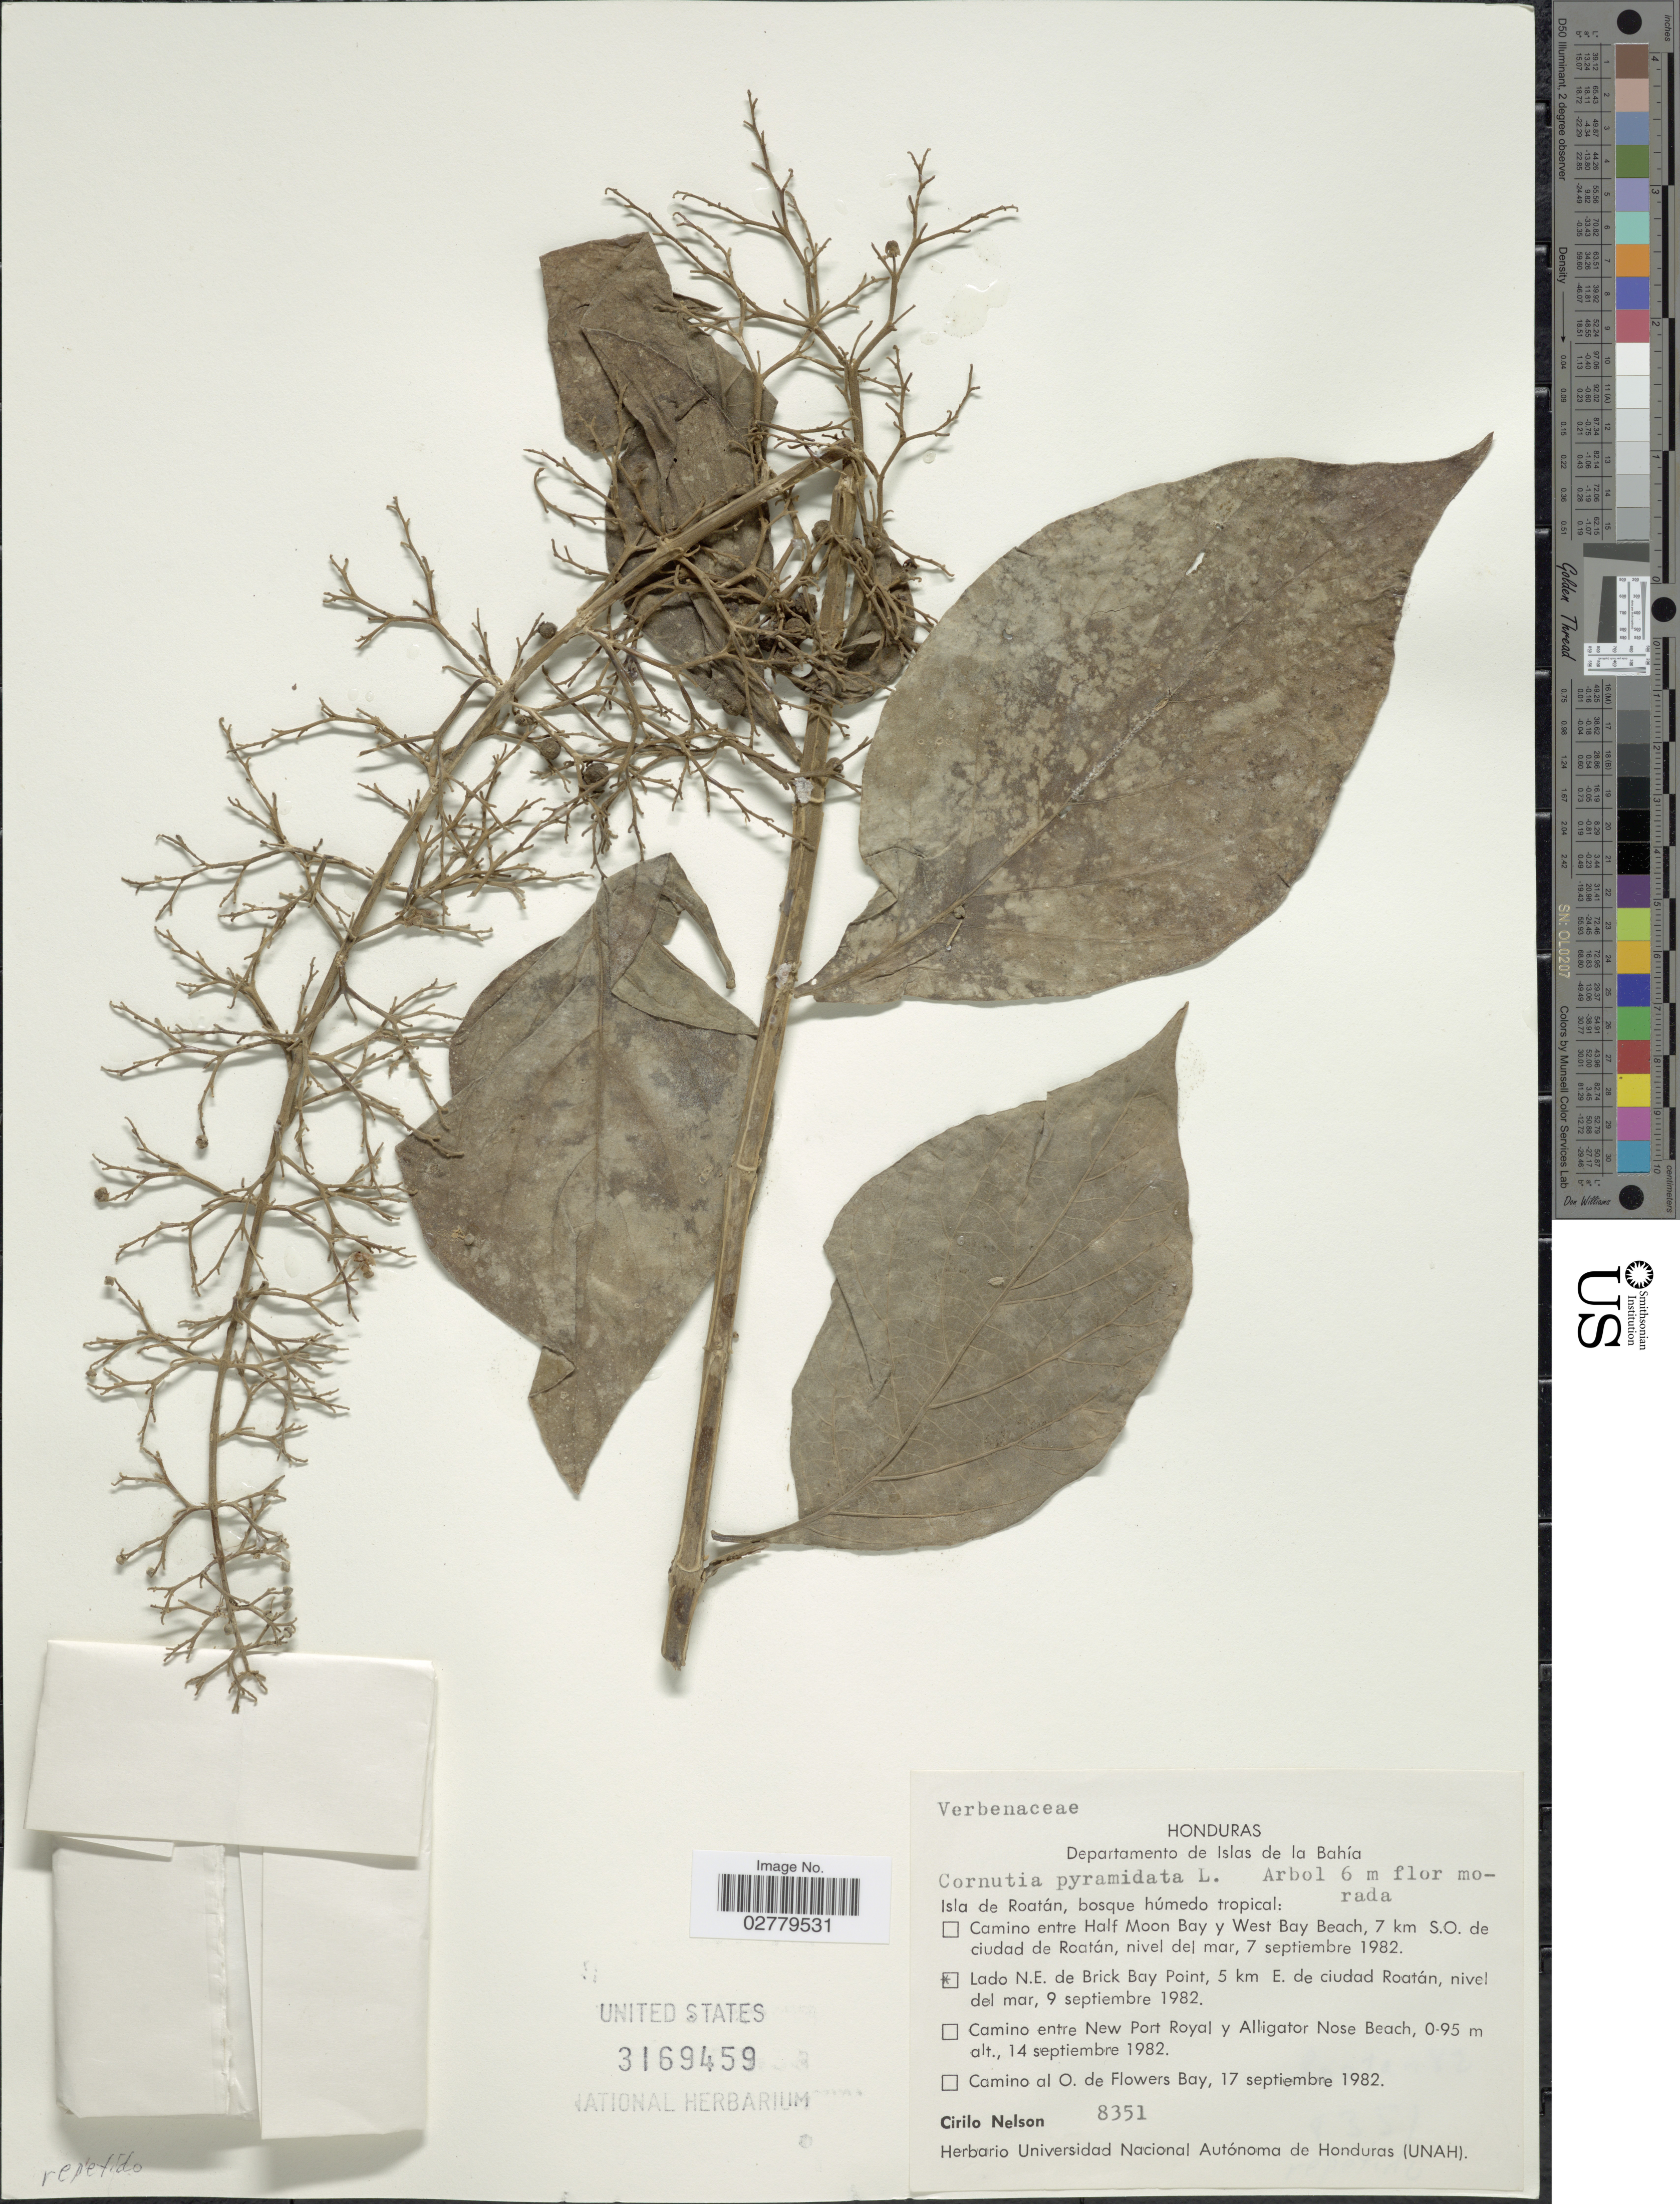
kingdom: Plantae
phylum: Tracheophyta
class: Magnoliopsida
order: Lamiales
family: Lamiaceae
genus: Cornutia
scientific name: Cornutia pyramidata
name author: L.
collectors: C. Nelson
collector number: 8351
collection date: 1982-09-09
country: Honduras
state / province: Islas de la Bahía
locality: Departamento de Islas de la Bahía. Lado N.E. de Brick Bay Point, 5 km E. de ciudad Roatán.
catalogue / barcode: US 3169459